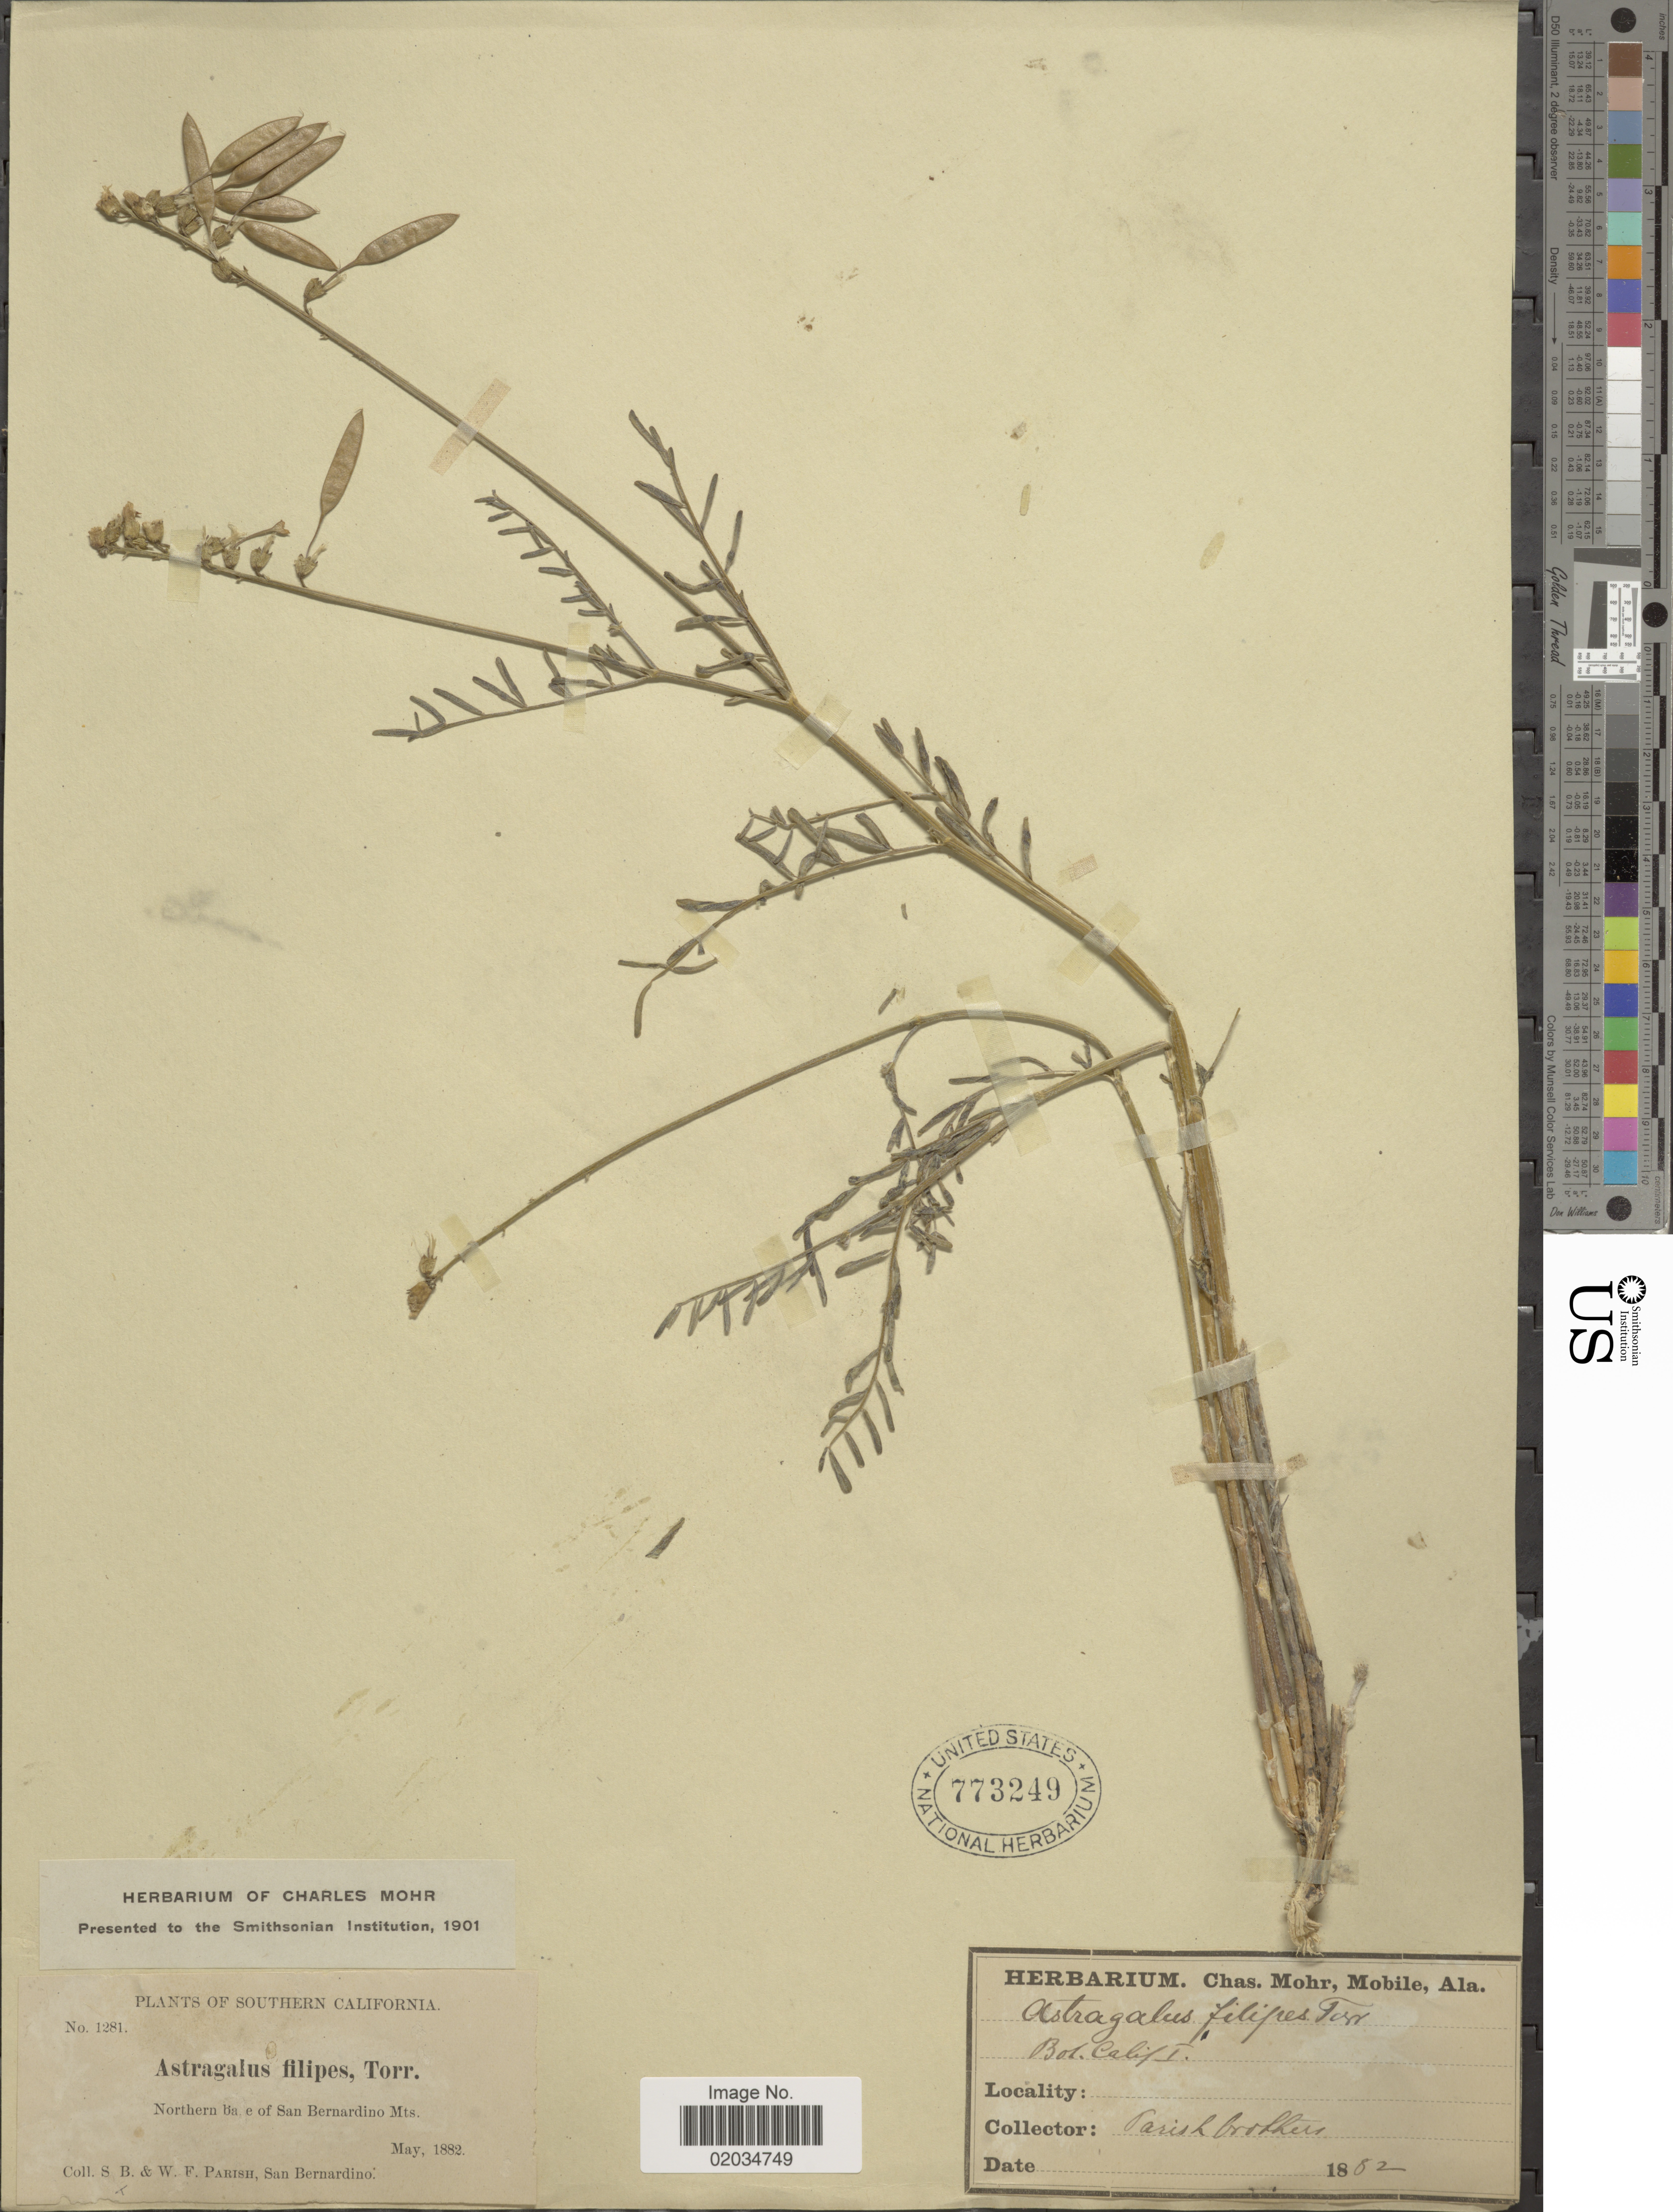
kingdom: Plantae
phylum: Tracheophyta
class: Magnoliopsida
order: Fabales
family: Fabaceae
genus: Astragalus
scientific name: Astragalus stenophyllus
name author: Torr. & A. Gray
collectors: S. B. Parish & W. F. Parish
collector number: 1281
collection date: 1882-05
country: United States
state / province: California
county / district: San Bernardino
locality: Southern California. Northern base of San Bernardino Mts.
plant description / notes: No precise locality correction needed.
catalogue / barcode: US 773249